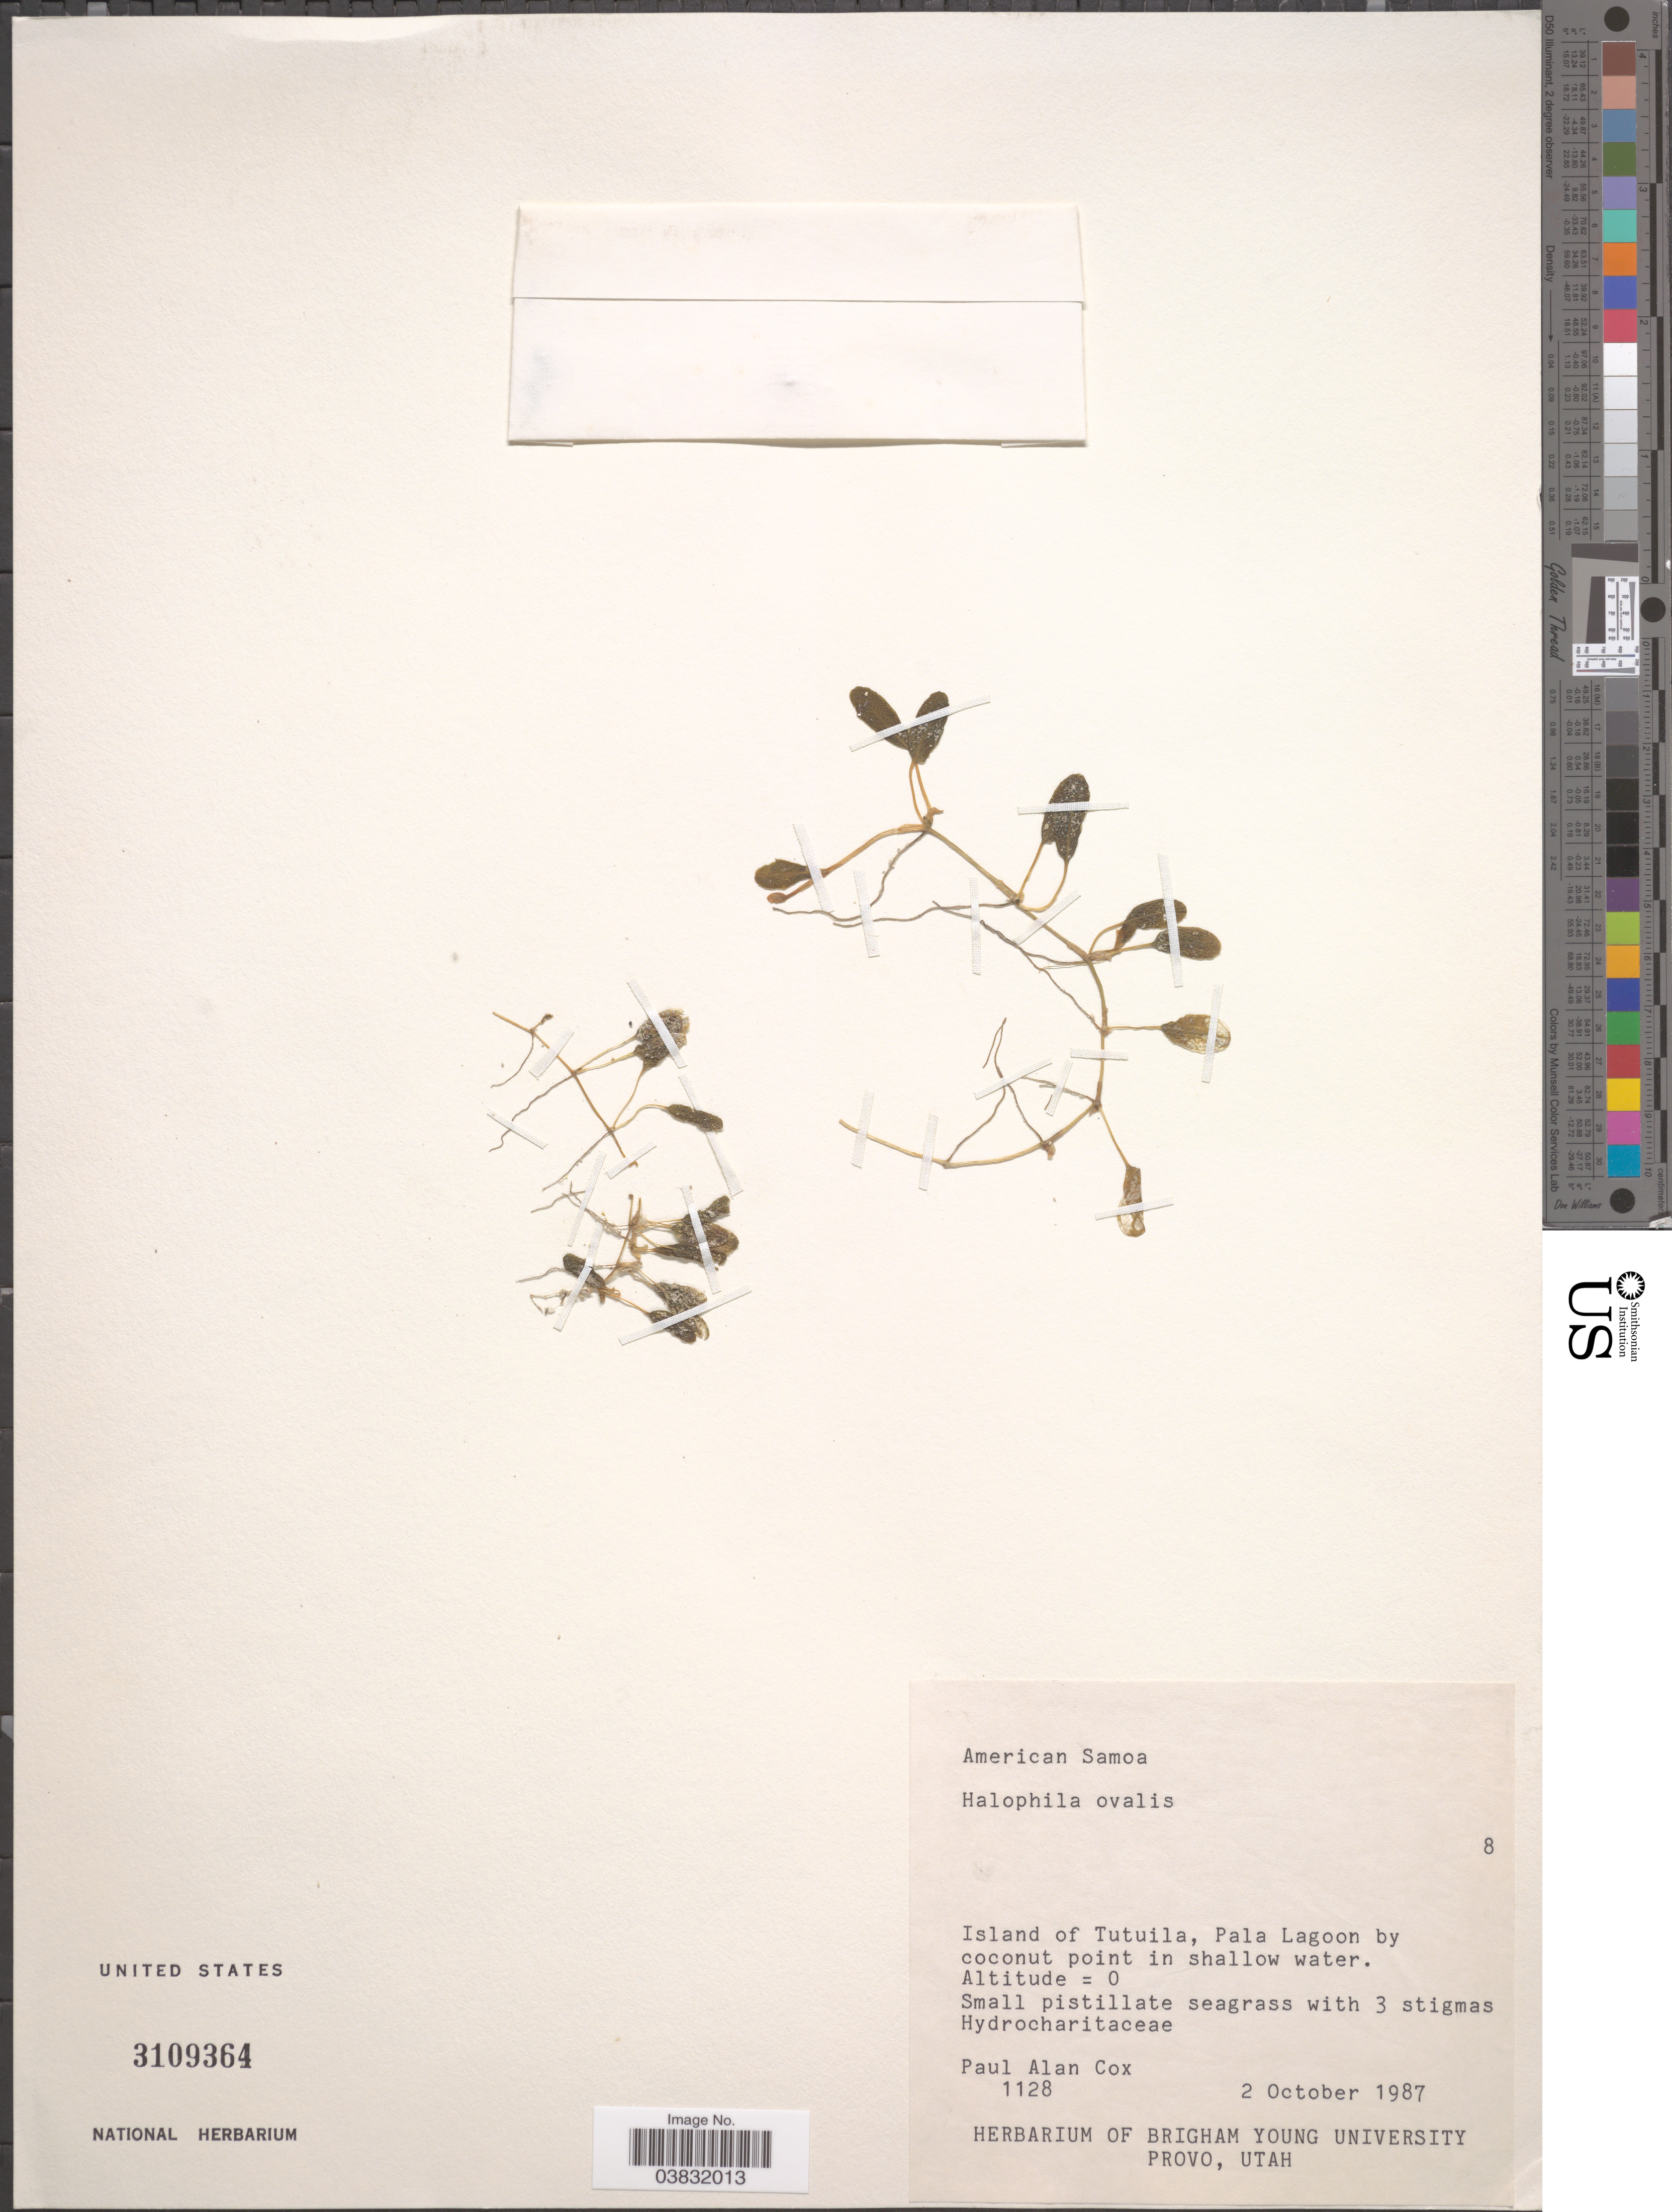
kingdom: Plantae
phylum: Tracheophyta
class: Liliopsida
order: Alismatales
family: Hydrocharitaceae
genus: Halophila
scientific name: Halophila ovalis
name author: (R. Br.) Hook. f.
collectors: P. Cox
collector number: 1128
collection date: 1987-10-02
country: American Samoa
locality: Island of Tutuila, Pala Lagoon by coconut point in shallow water.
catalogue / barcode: US 3109364